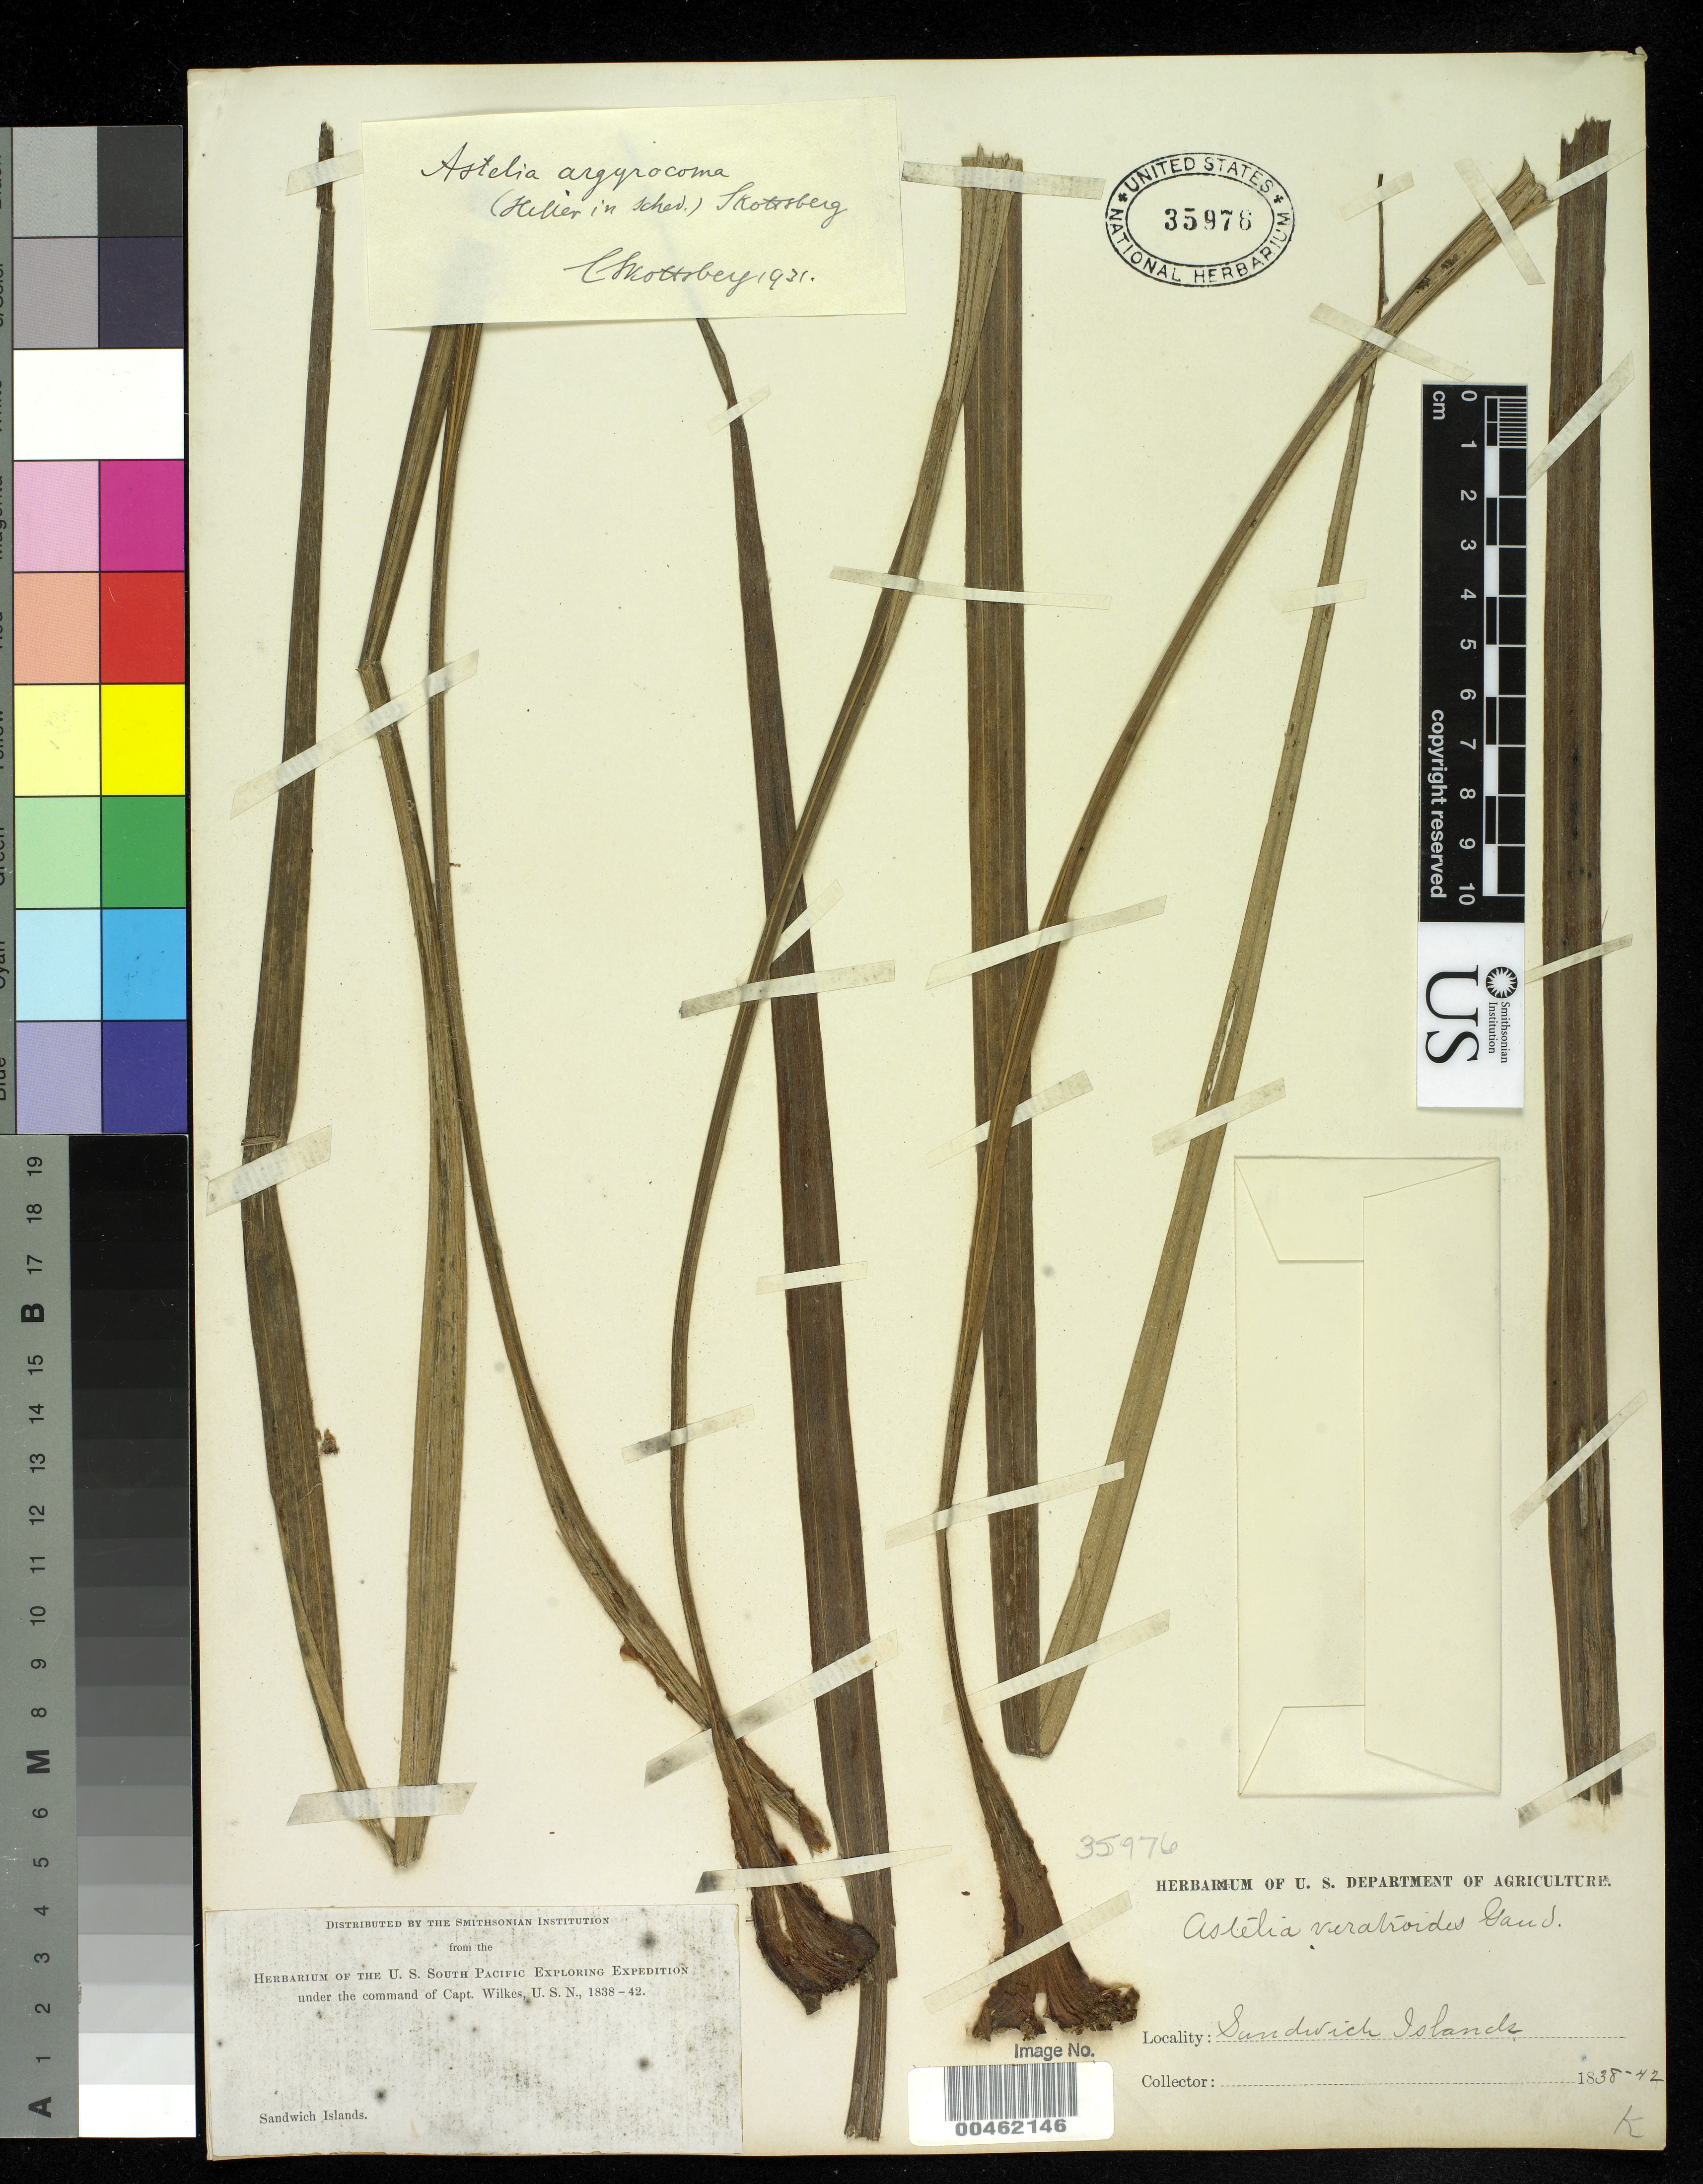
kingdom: Plantae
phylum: Tracheophyta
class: Liliopsida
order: Asparagales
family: Asteliaceae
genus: Astelia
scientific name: Astelia argyrocoma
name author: A. Heller ex Skottsb.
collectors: Wilkes Explor. Exped.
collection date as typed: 1838 to -- --- 1842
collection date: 1838/1842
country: United States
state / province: Hawaii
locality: Sandwich Islands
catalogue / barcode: US 35976